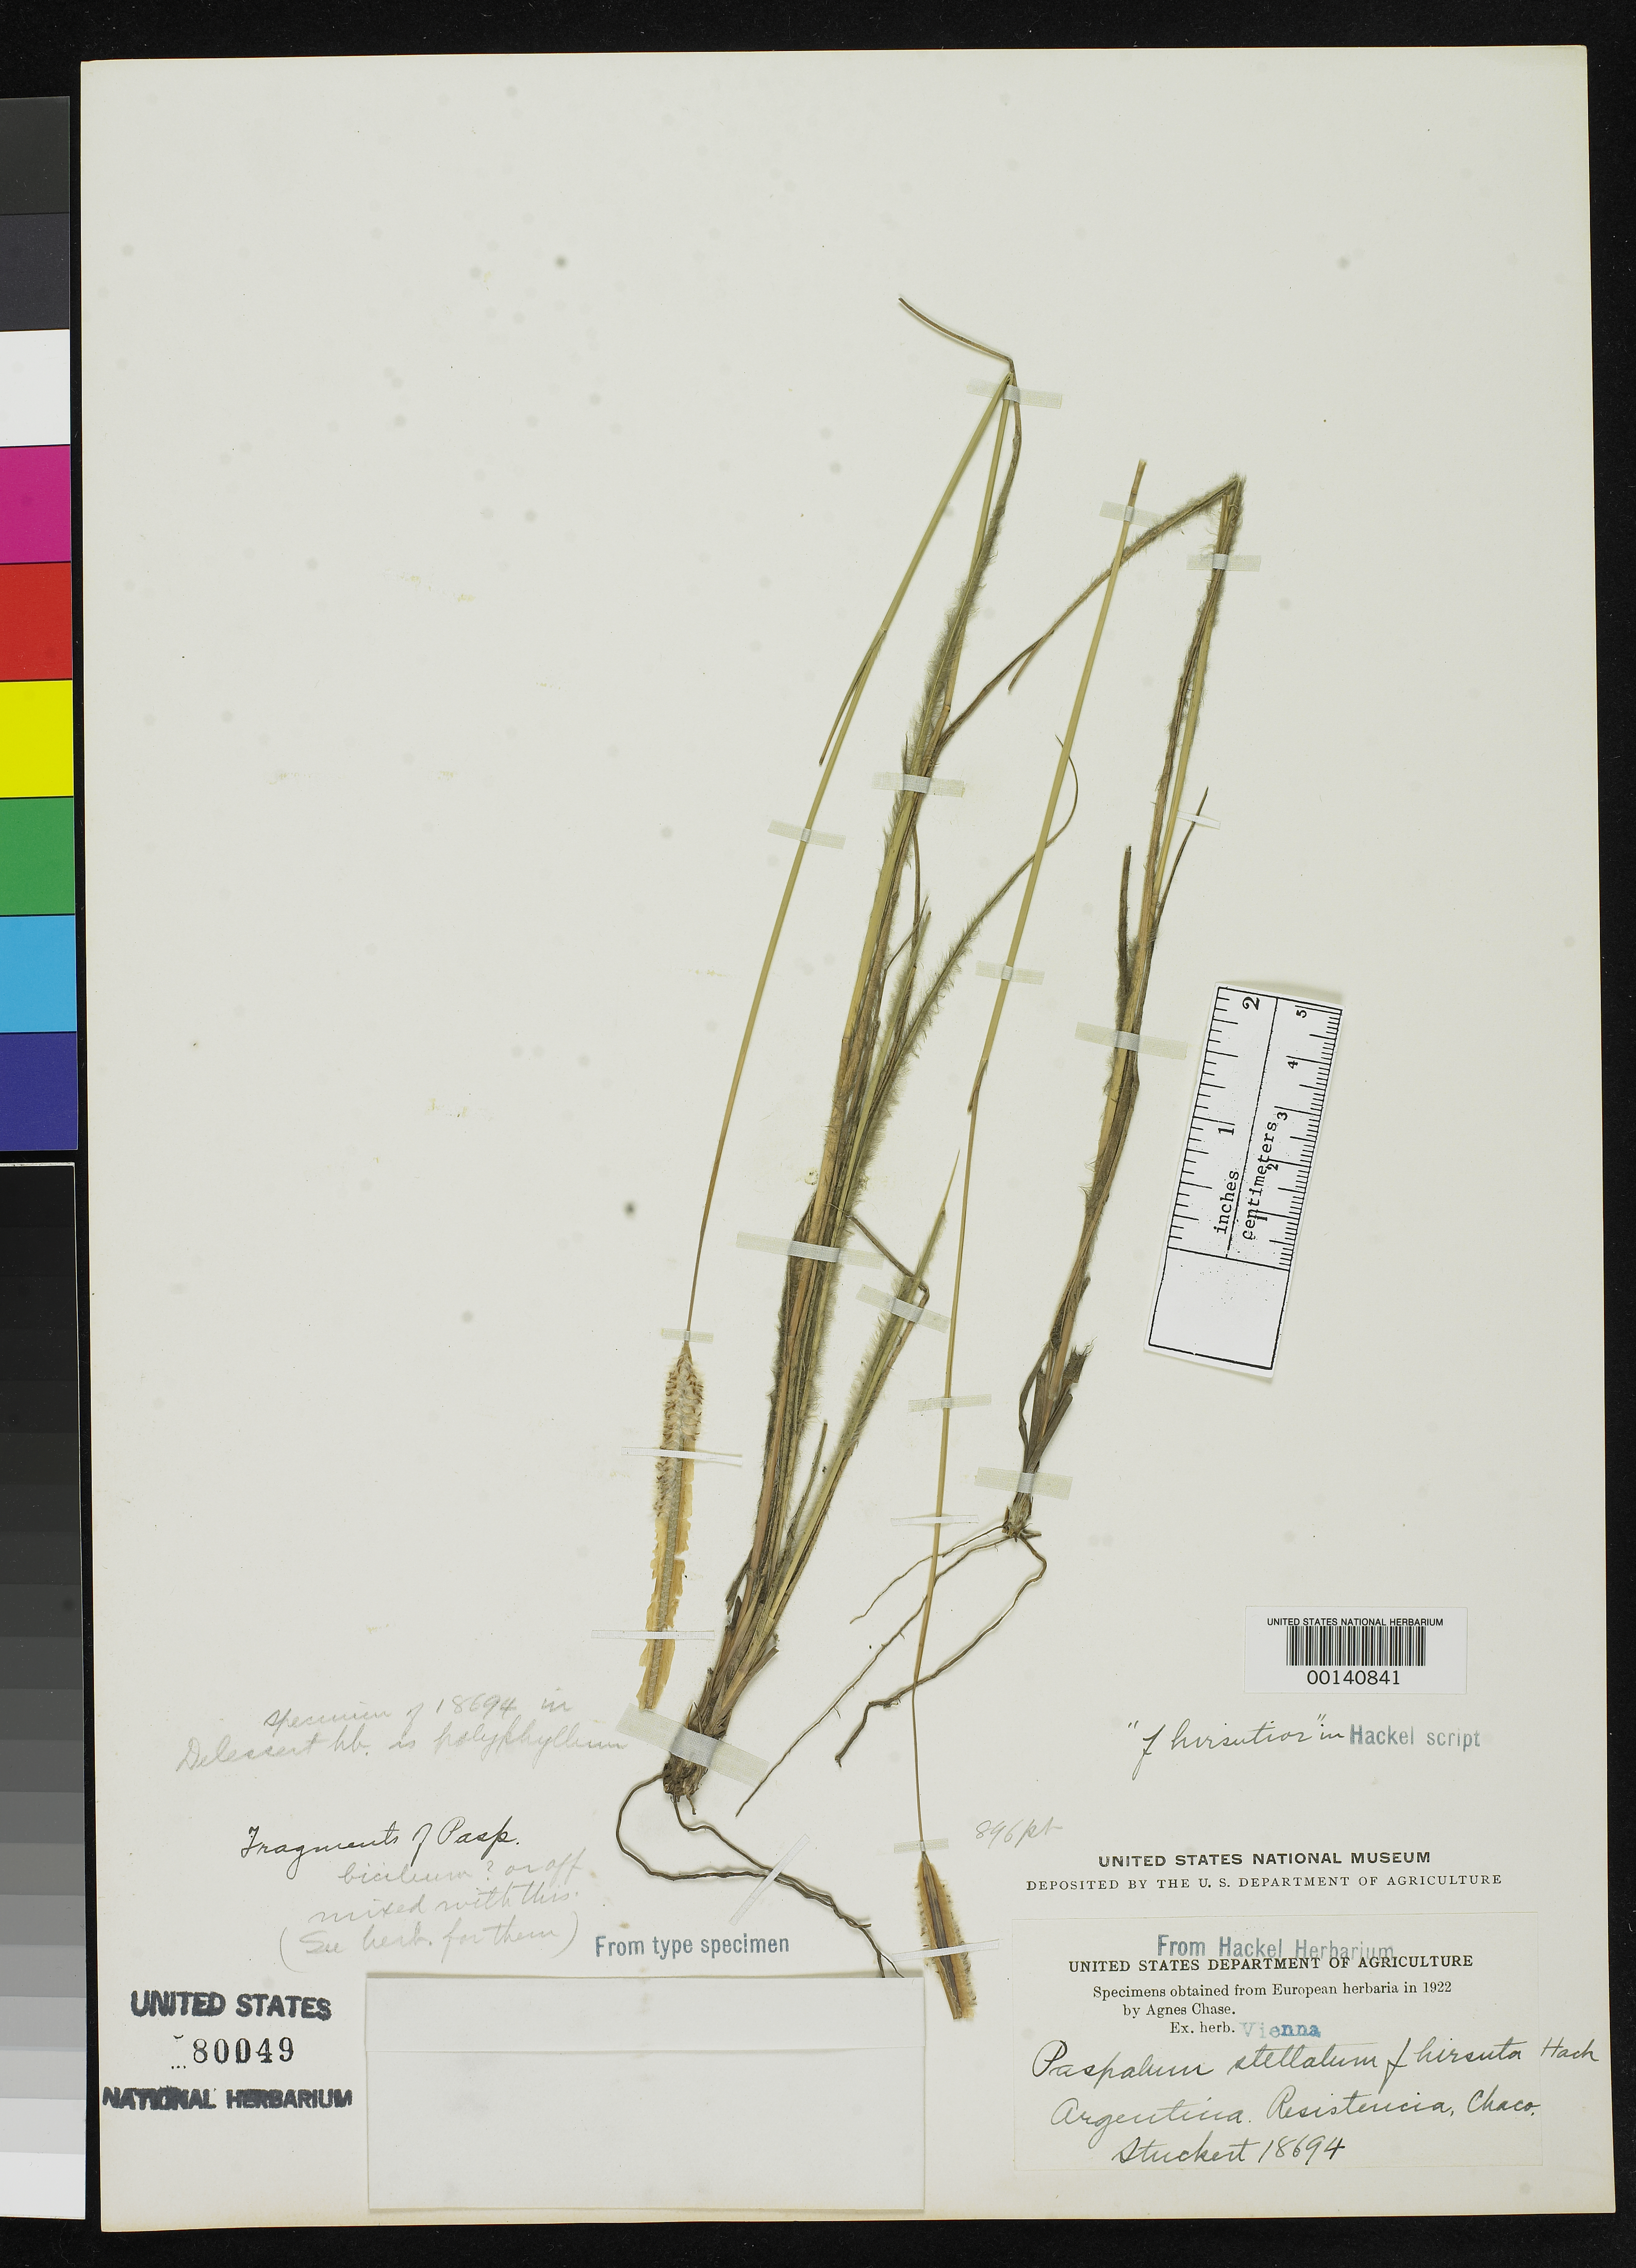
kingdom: Plantae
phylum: Tracheophyta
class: Liliopsida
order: Poales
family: Poaceae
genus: Paspalum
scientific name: Paspalum stellatum f. hirsutum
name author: Hack. in Stuck.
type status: Type Fragment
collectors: T. Stuckert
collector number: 18694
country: Argentina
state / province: Chaco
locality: Resistencia.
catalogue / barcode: US 80049